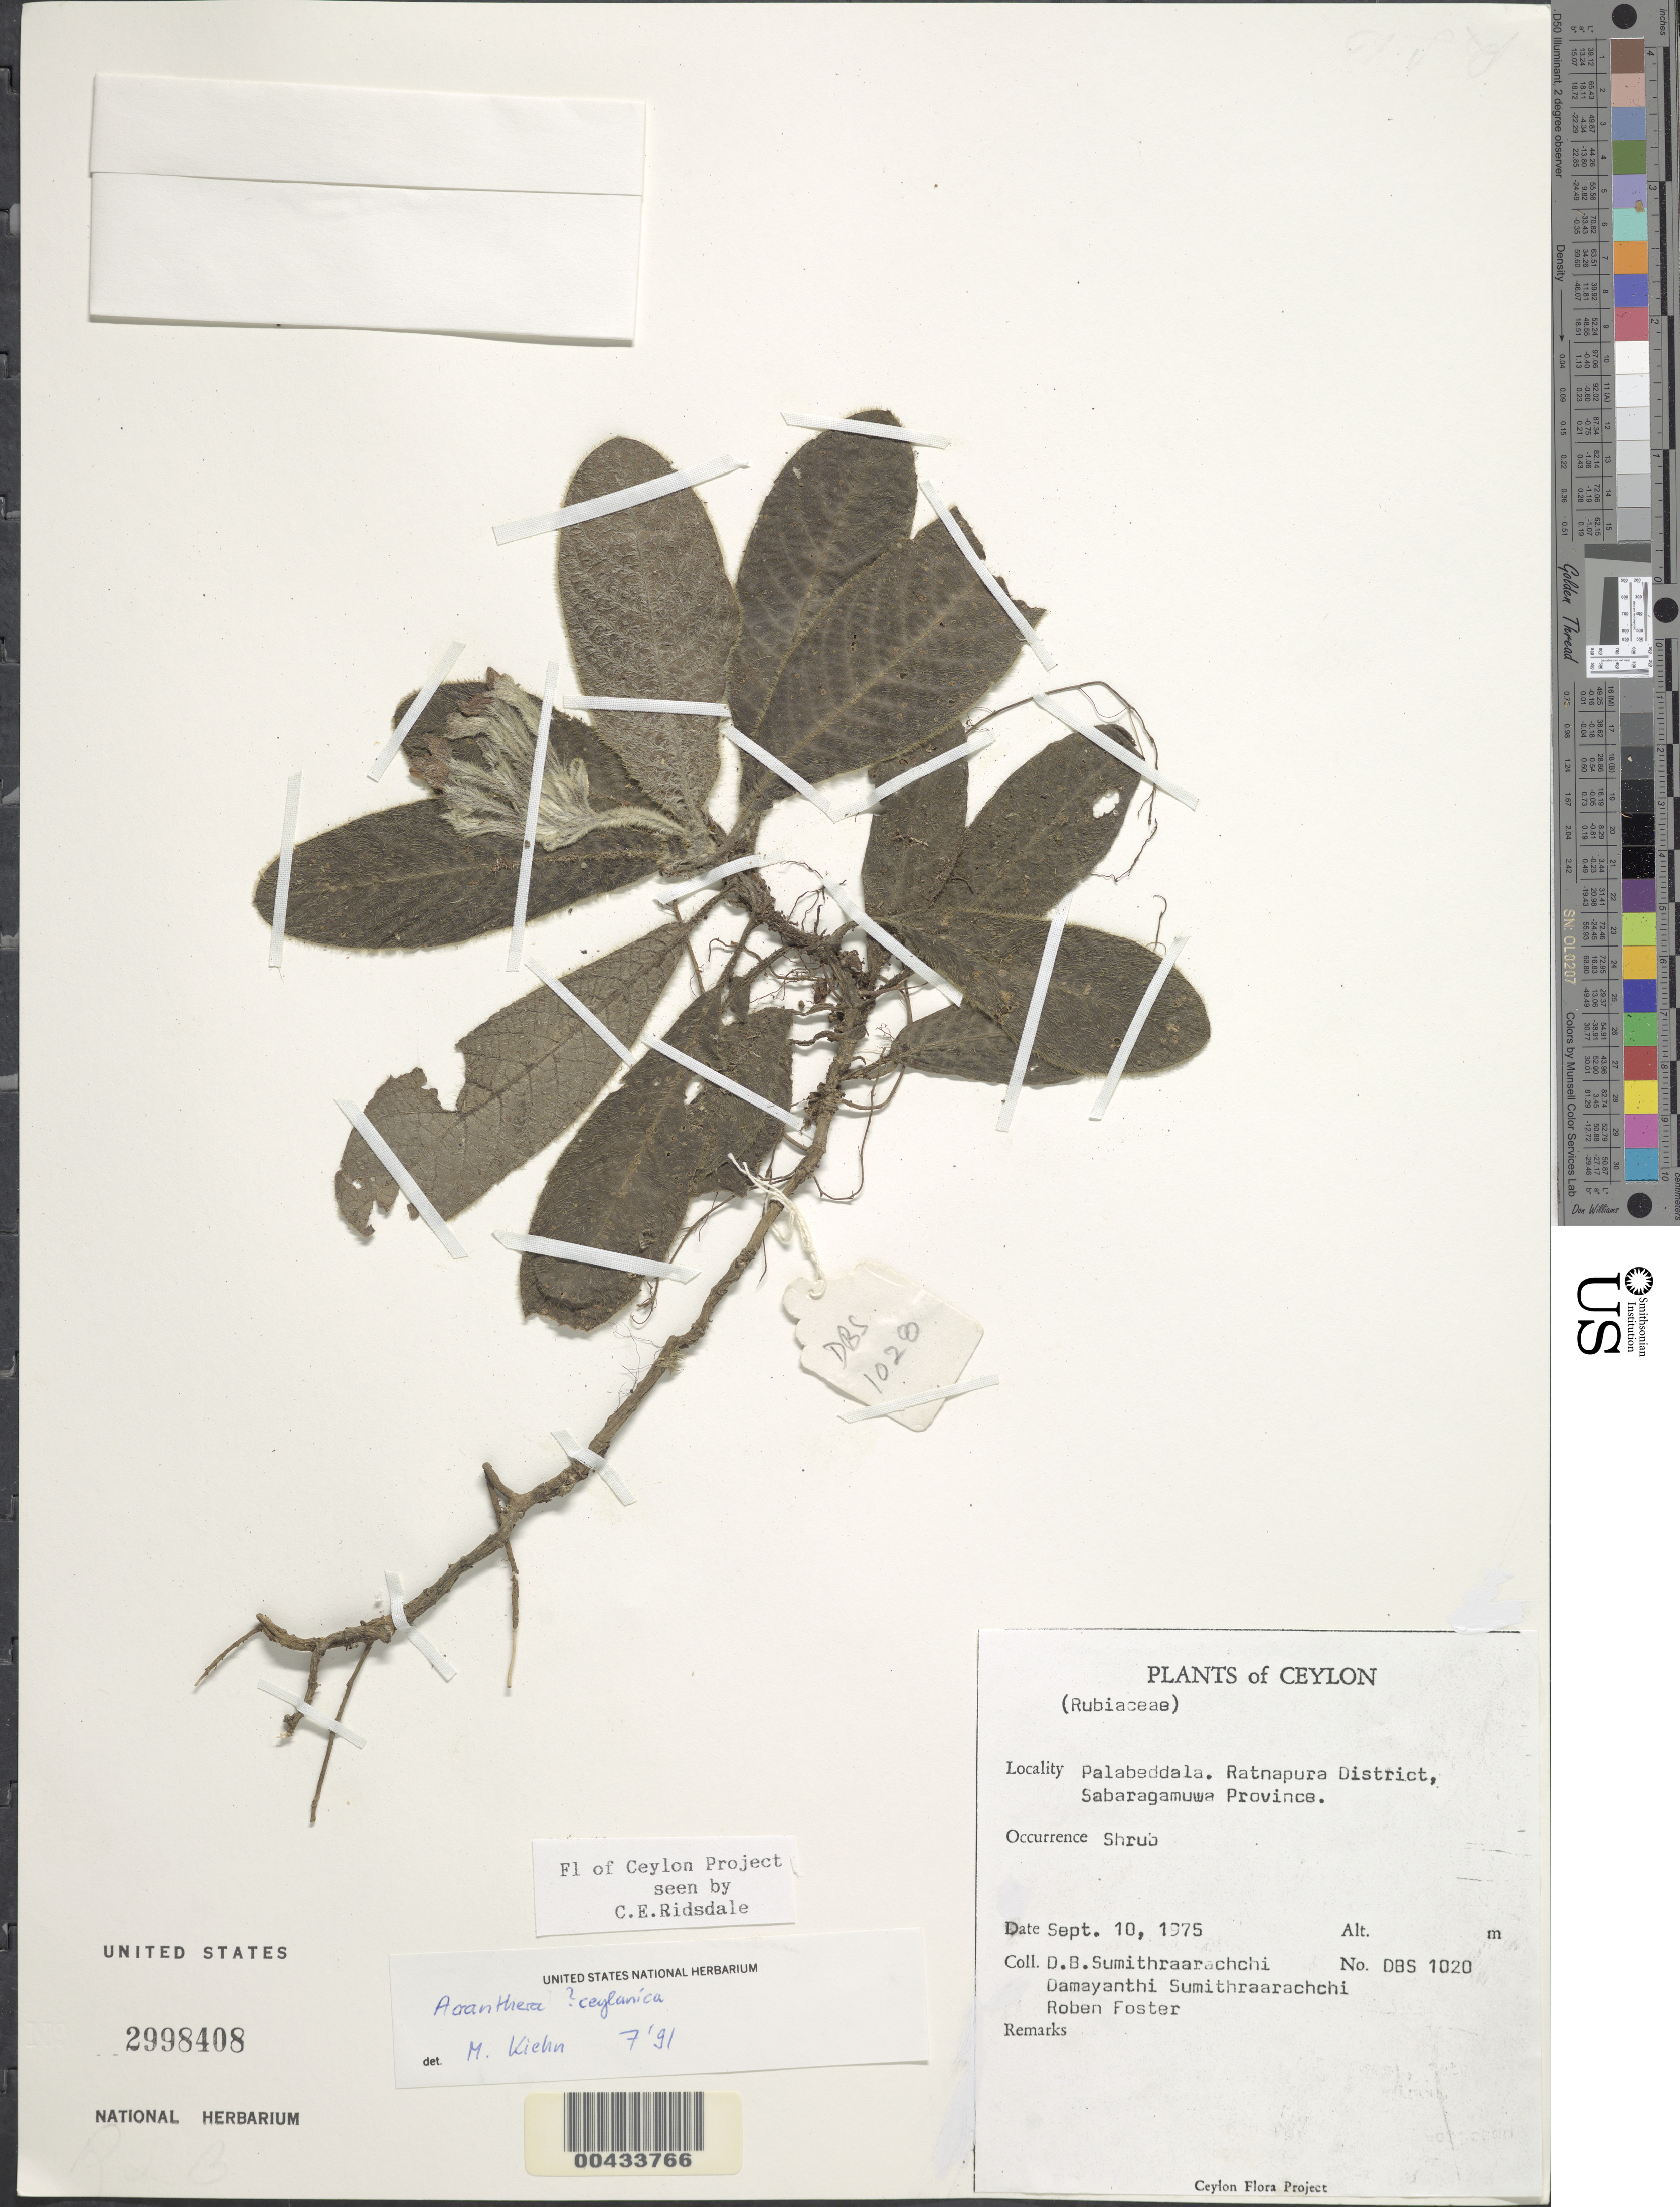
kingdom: Plantae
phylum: Tracheophyta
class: Magnoliopsida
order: Gentianales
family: Rubiaceae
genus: Acranthera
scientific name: Acranthera ceylanica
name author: Arn. ex Meisn.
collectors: D. B. Sumithraarachchi & R. Foster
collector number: DBS 1020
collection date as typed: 10 Sep 1975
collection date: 1975-09-10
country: Sri Lanka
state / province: Sabaragamuwa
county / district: Ratnapura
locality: Palabeddala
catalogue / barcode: US 2998408